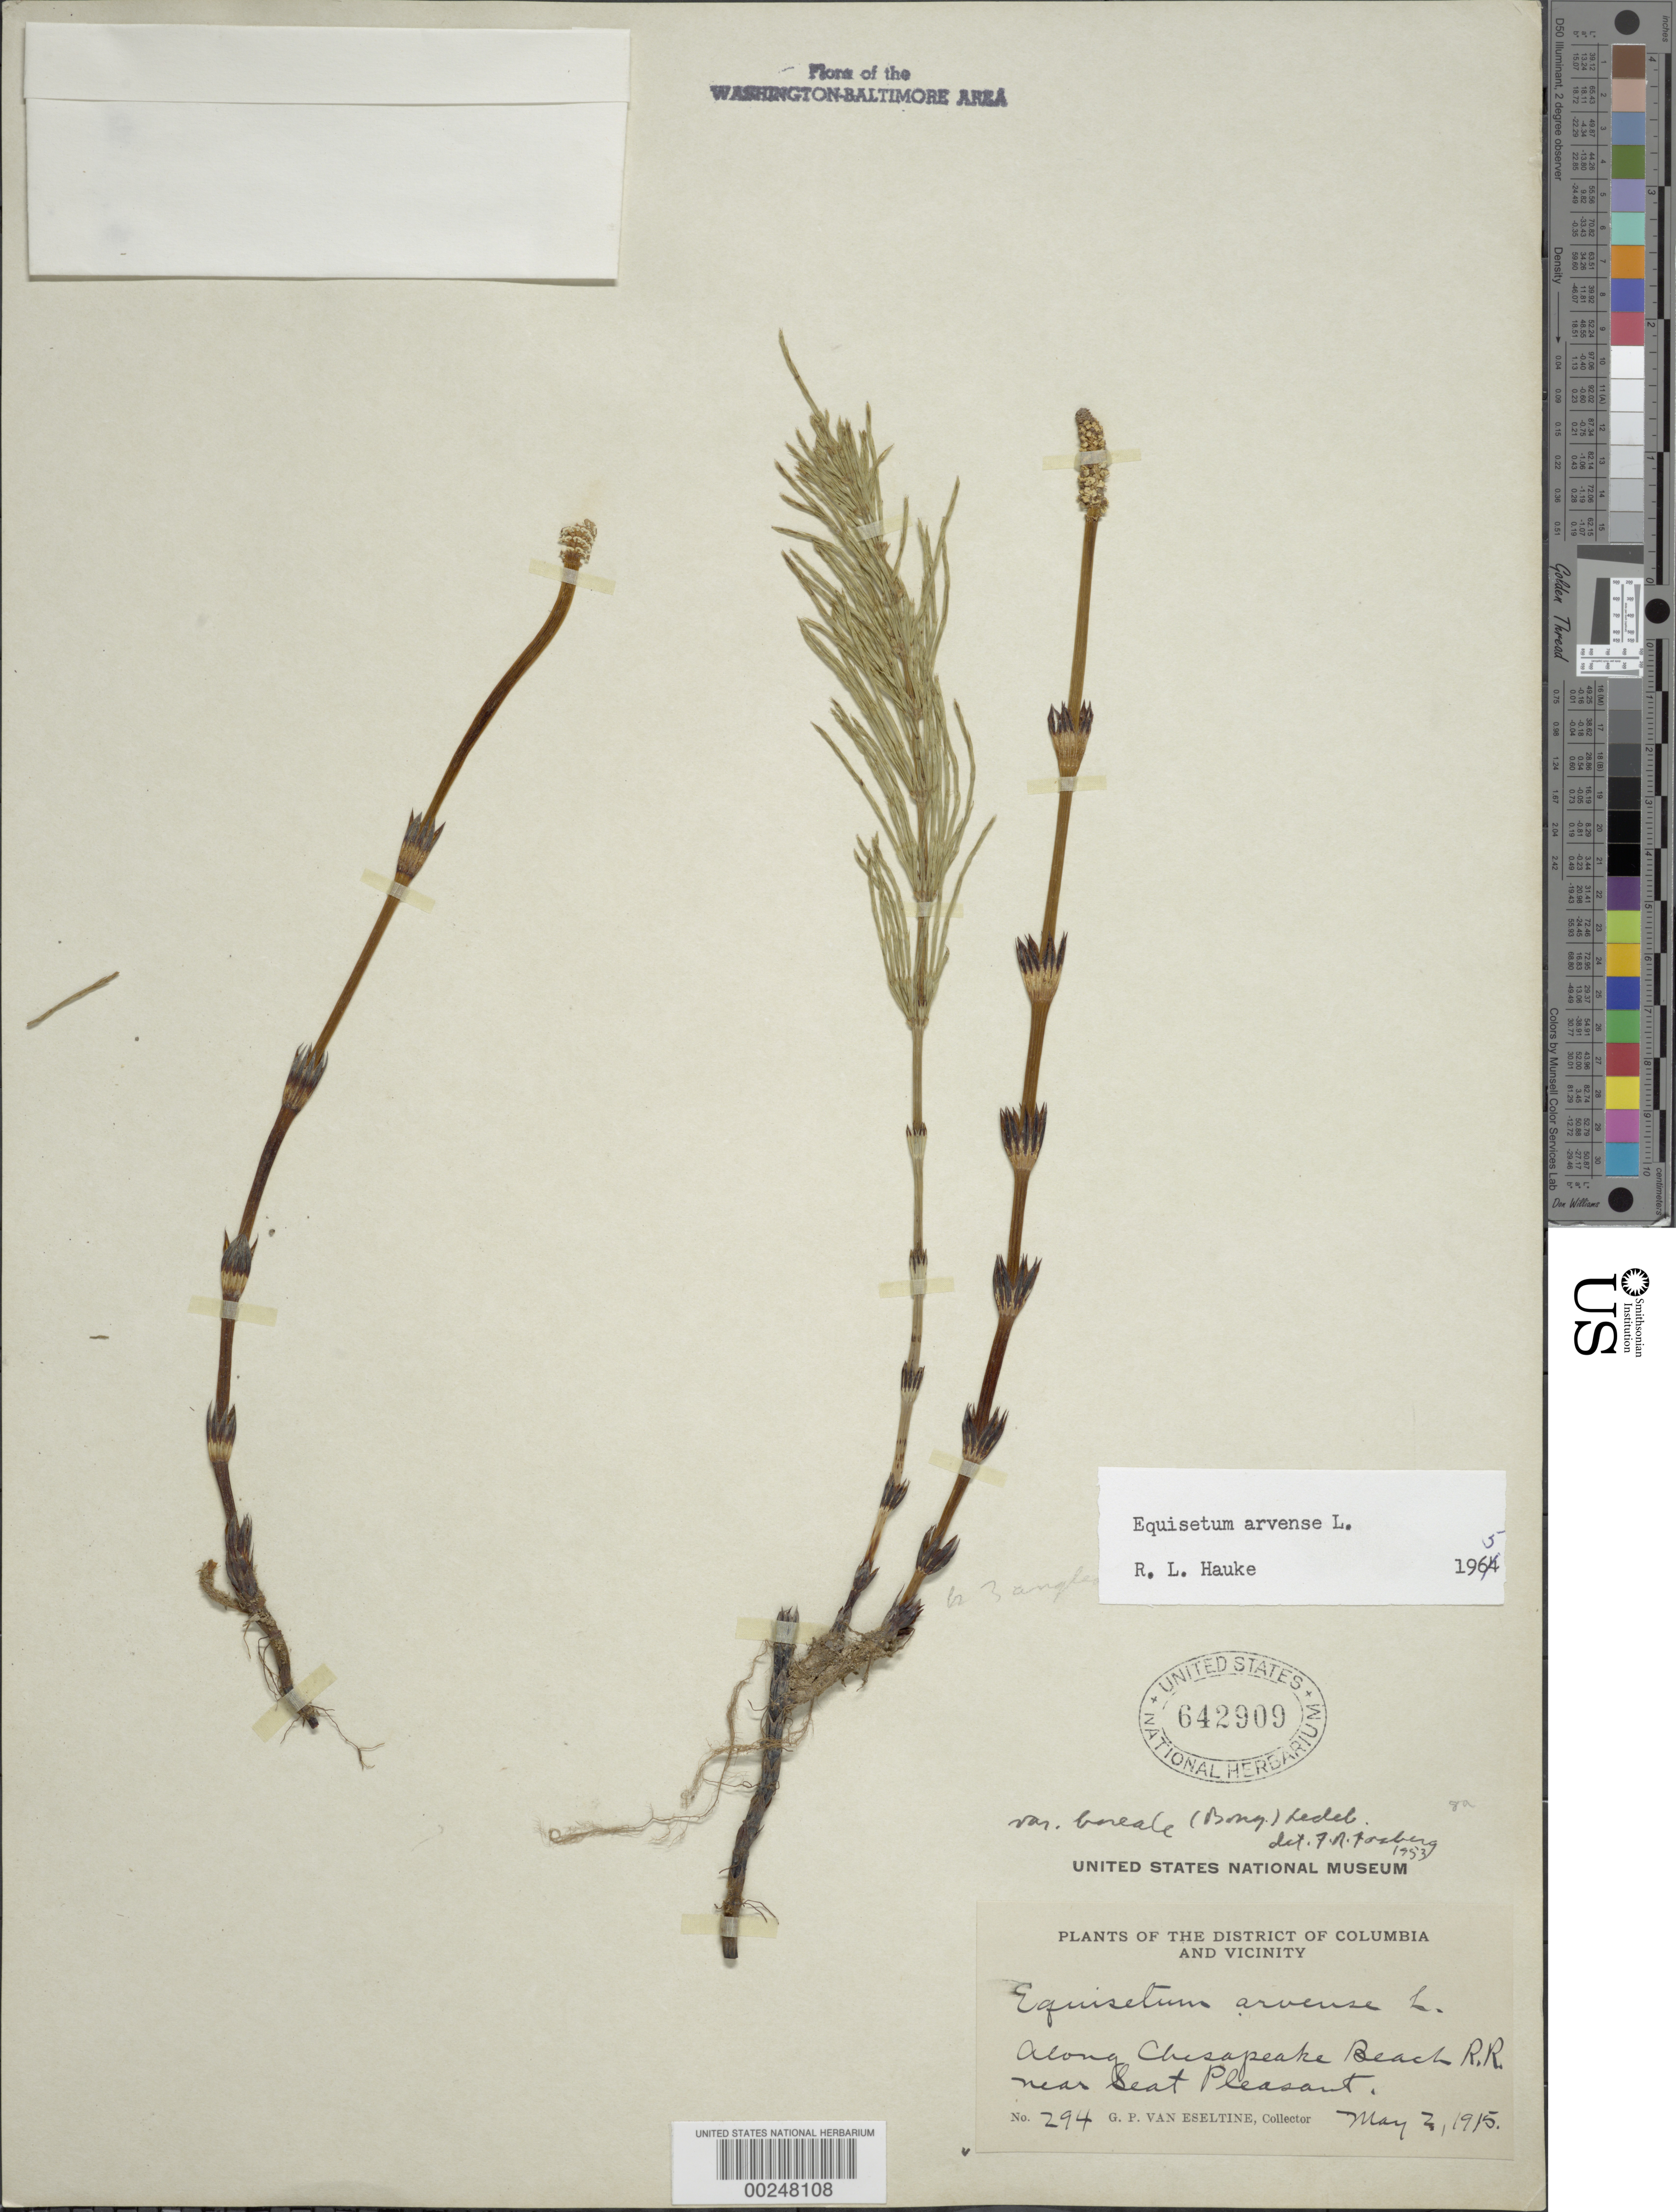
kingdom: Plantae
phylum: Tracheophyta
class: Polypodiopsida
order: Equisetales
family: Equisetaceae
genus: Equisetum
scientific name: Equisetum arvense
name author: L.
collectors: L. F. Ward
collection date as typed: Apr 1876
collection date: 1876-04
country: United States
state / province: District of Columbia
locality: Low Island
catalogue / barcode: US 131151